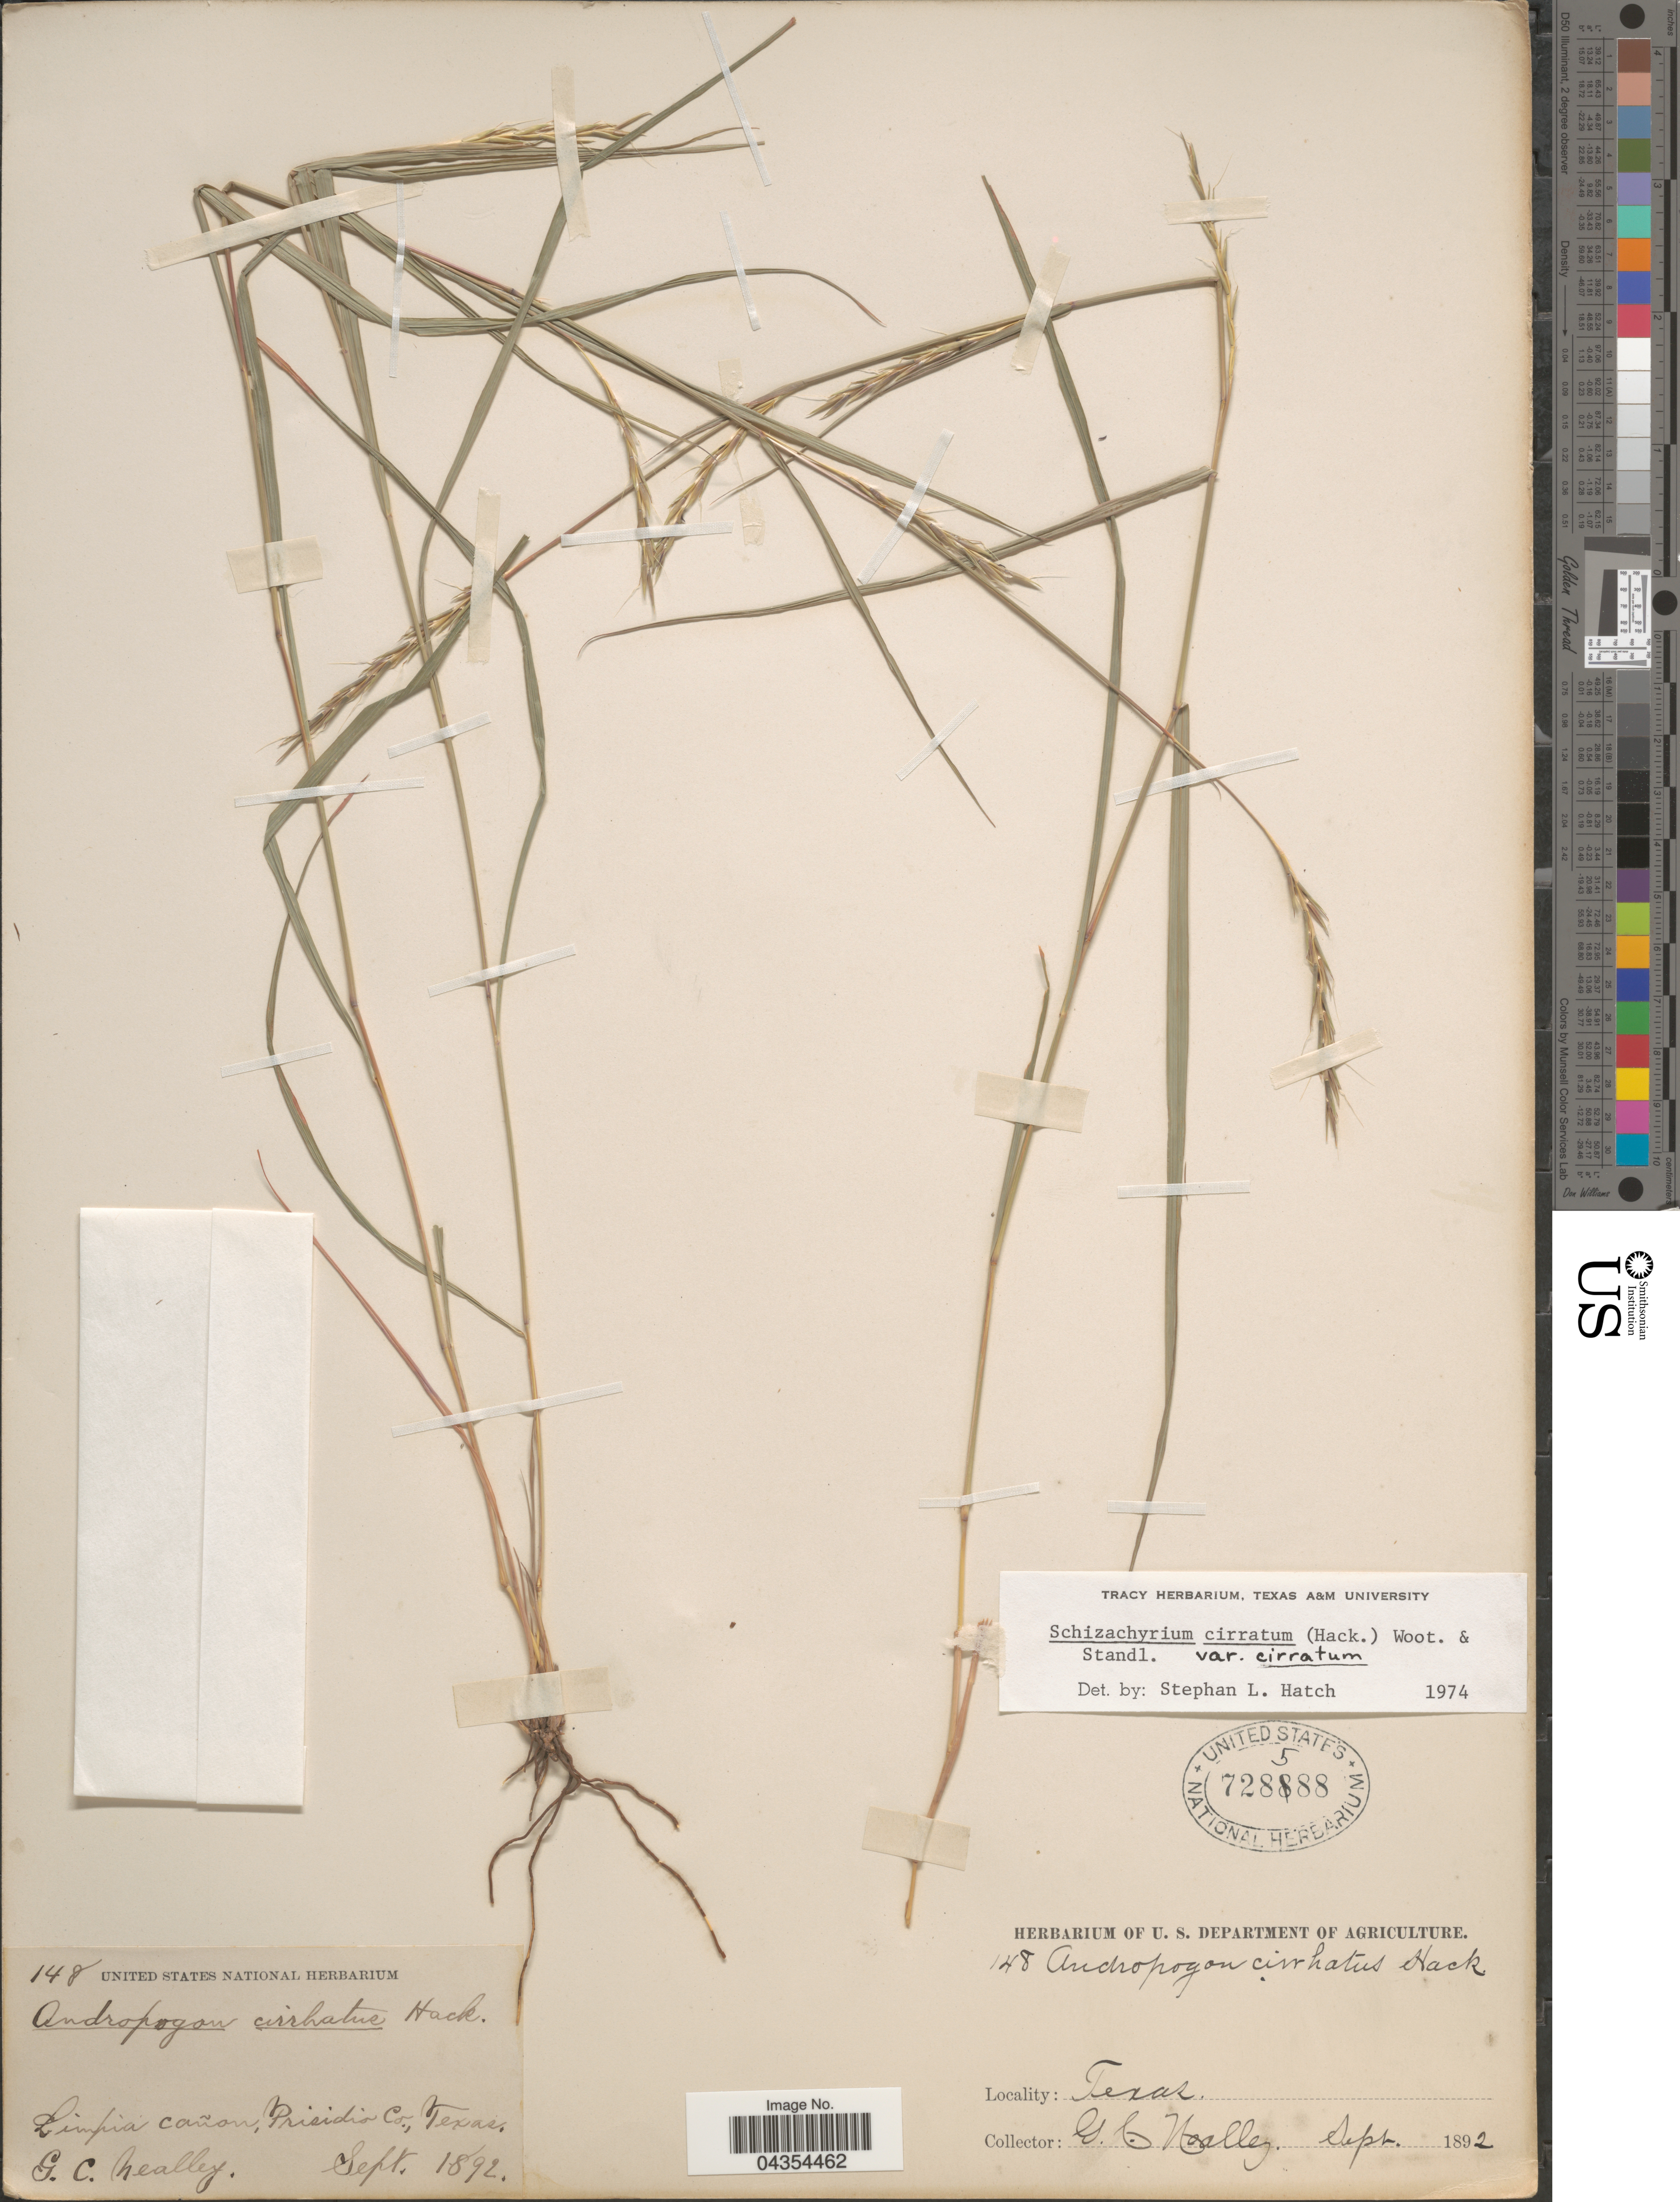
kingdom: Plantae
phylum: Tracheophyta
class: Liliopsida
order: Poales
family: Poaceae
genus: Schizachyrium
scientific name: Schizachyrium cirratum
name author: (Hack.) Wooton & Standl.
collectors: G. C. Nealley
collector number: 148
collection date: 1892-09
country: United States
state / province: Texas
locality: Limpia cañon, Prisidio Co.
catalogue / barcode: US 728588